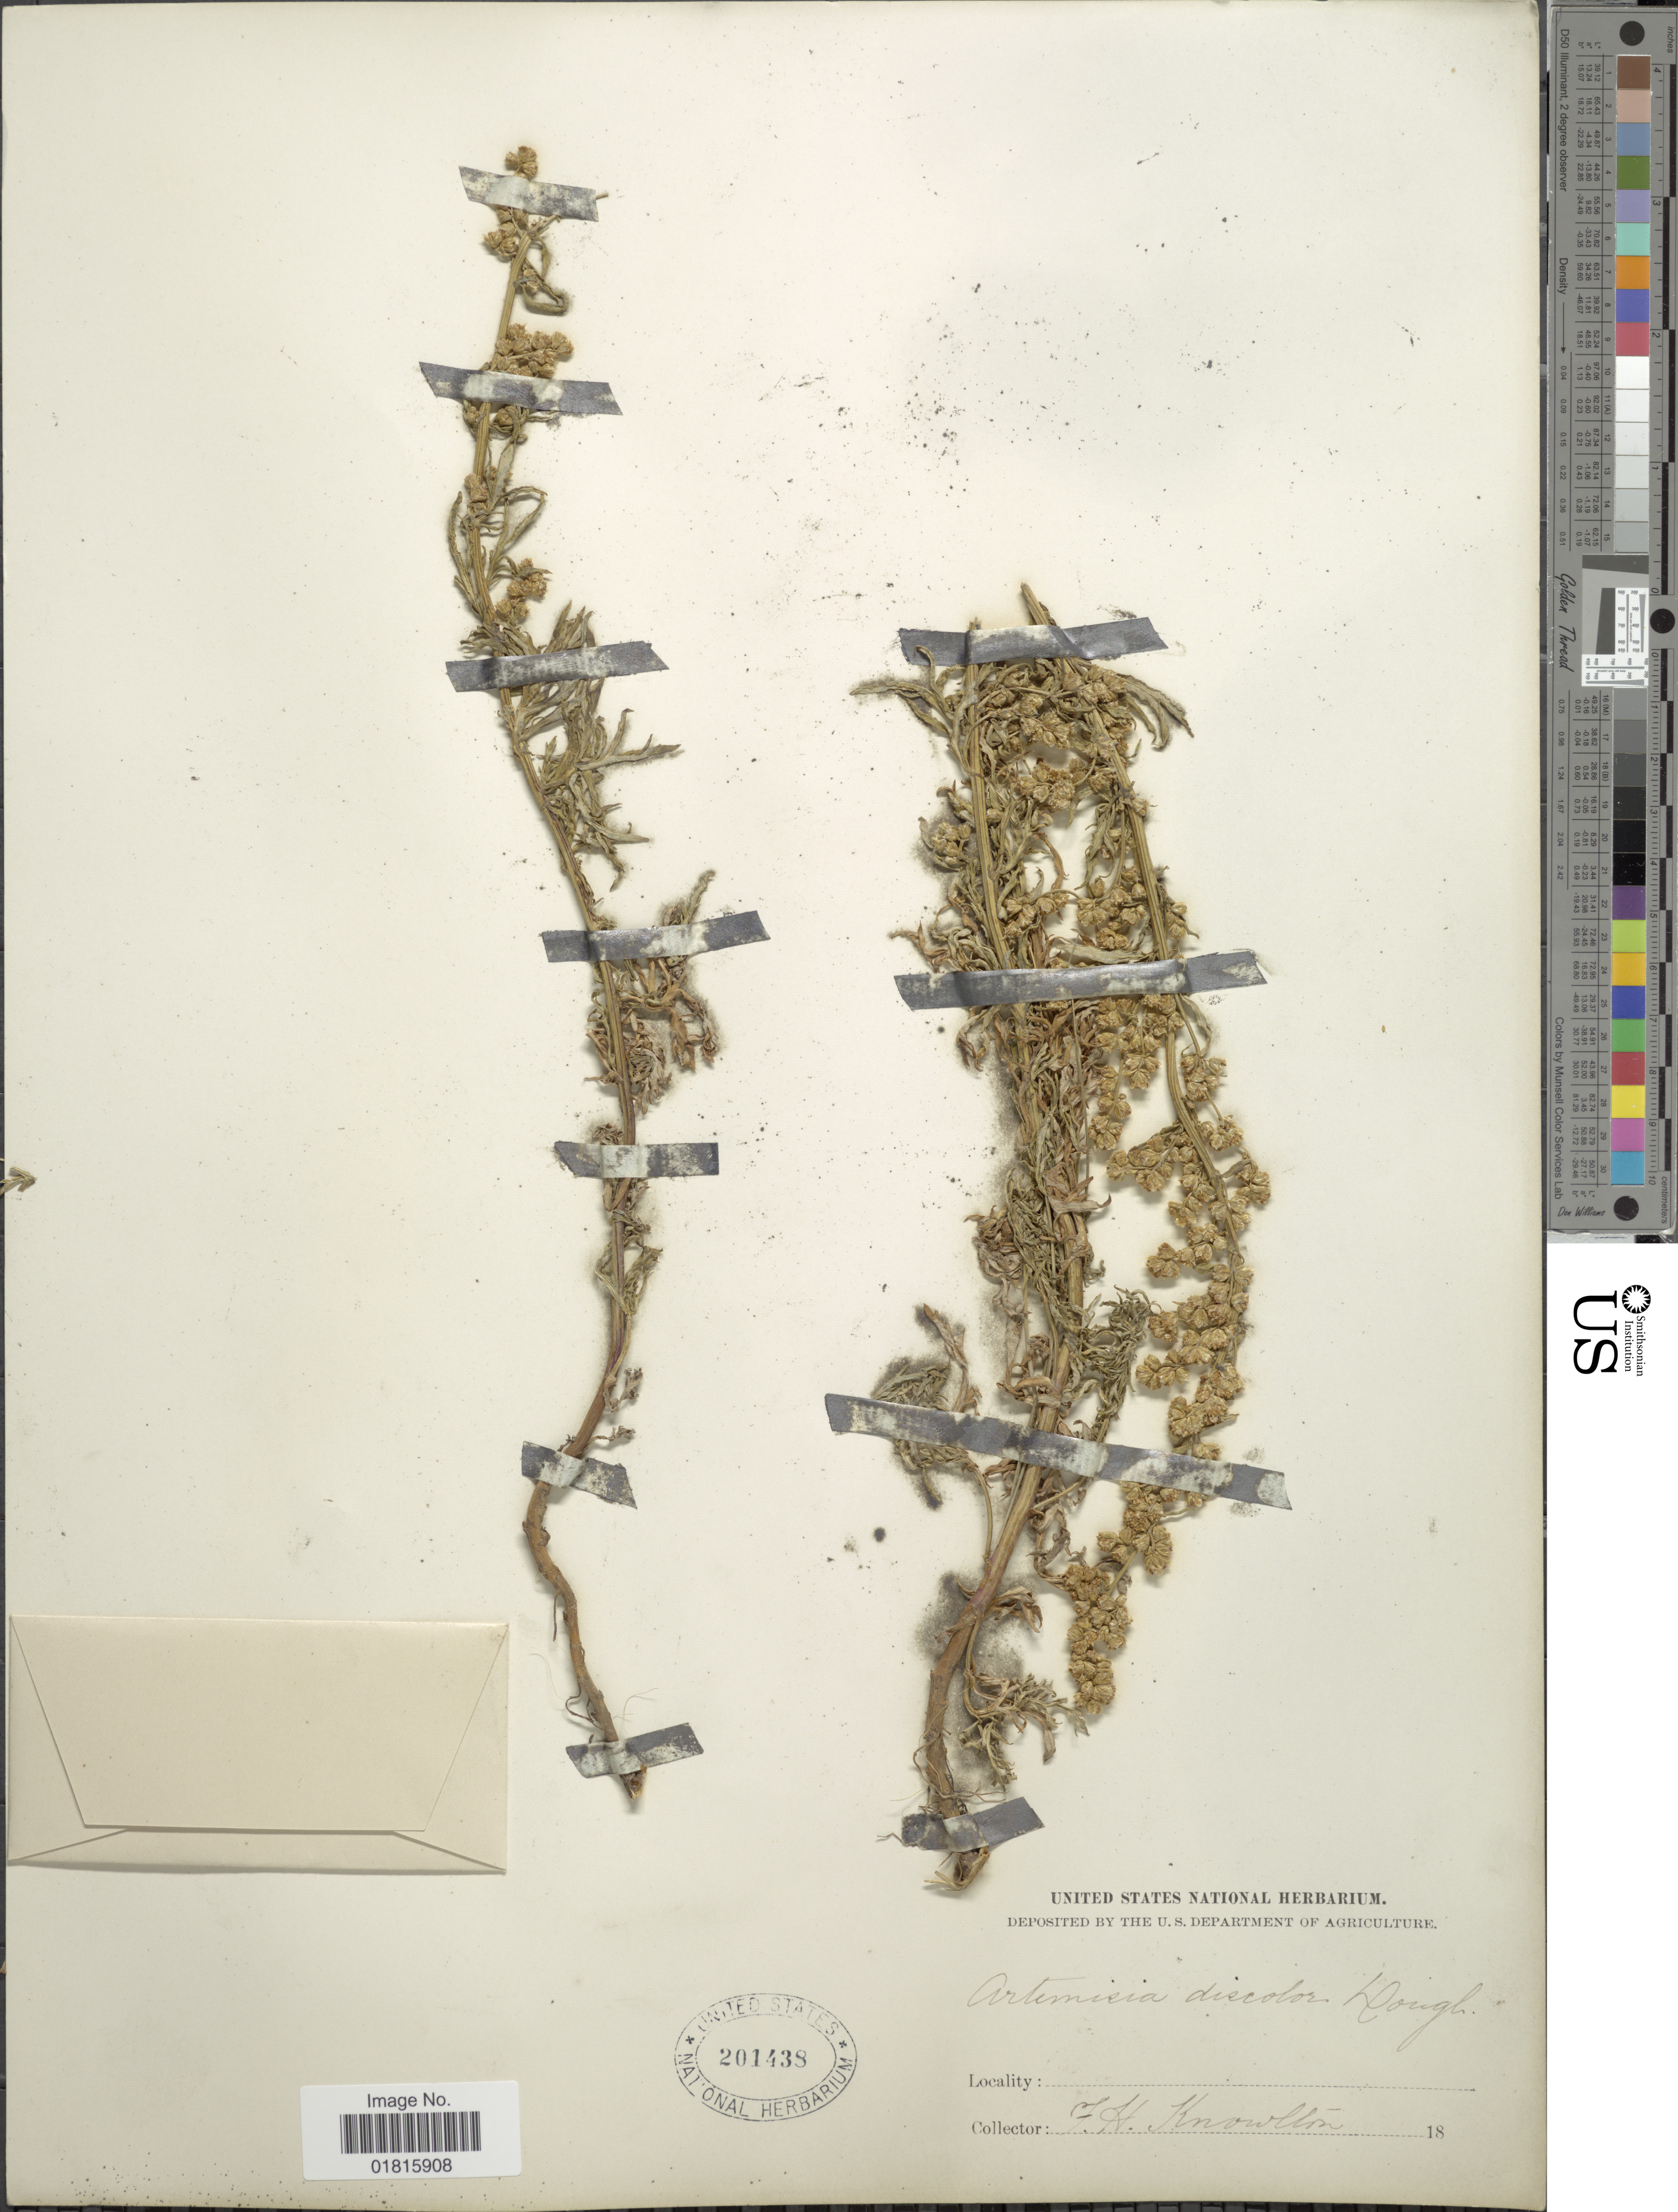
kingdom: Plantae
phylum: Tracheophyta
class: Magnoliopsida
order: Asterales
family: Asteraceae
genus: Artemisia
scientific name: Artemisia graveolens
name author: Rydb.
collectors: F. H. Knowlton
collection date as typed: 18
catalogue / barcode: US 201438